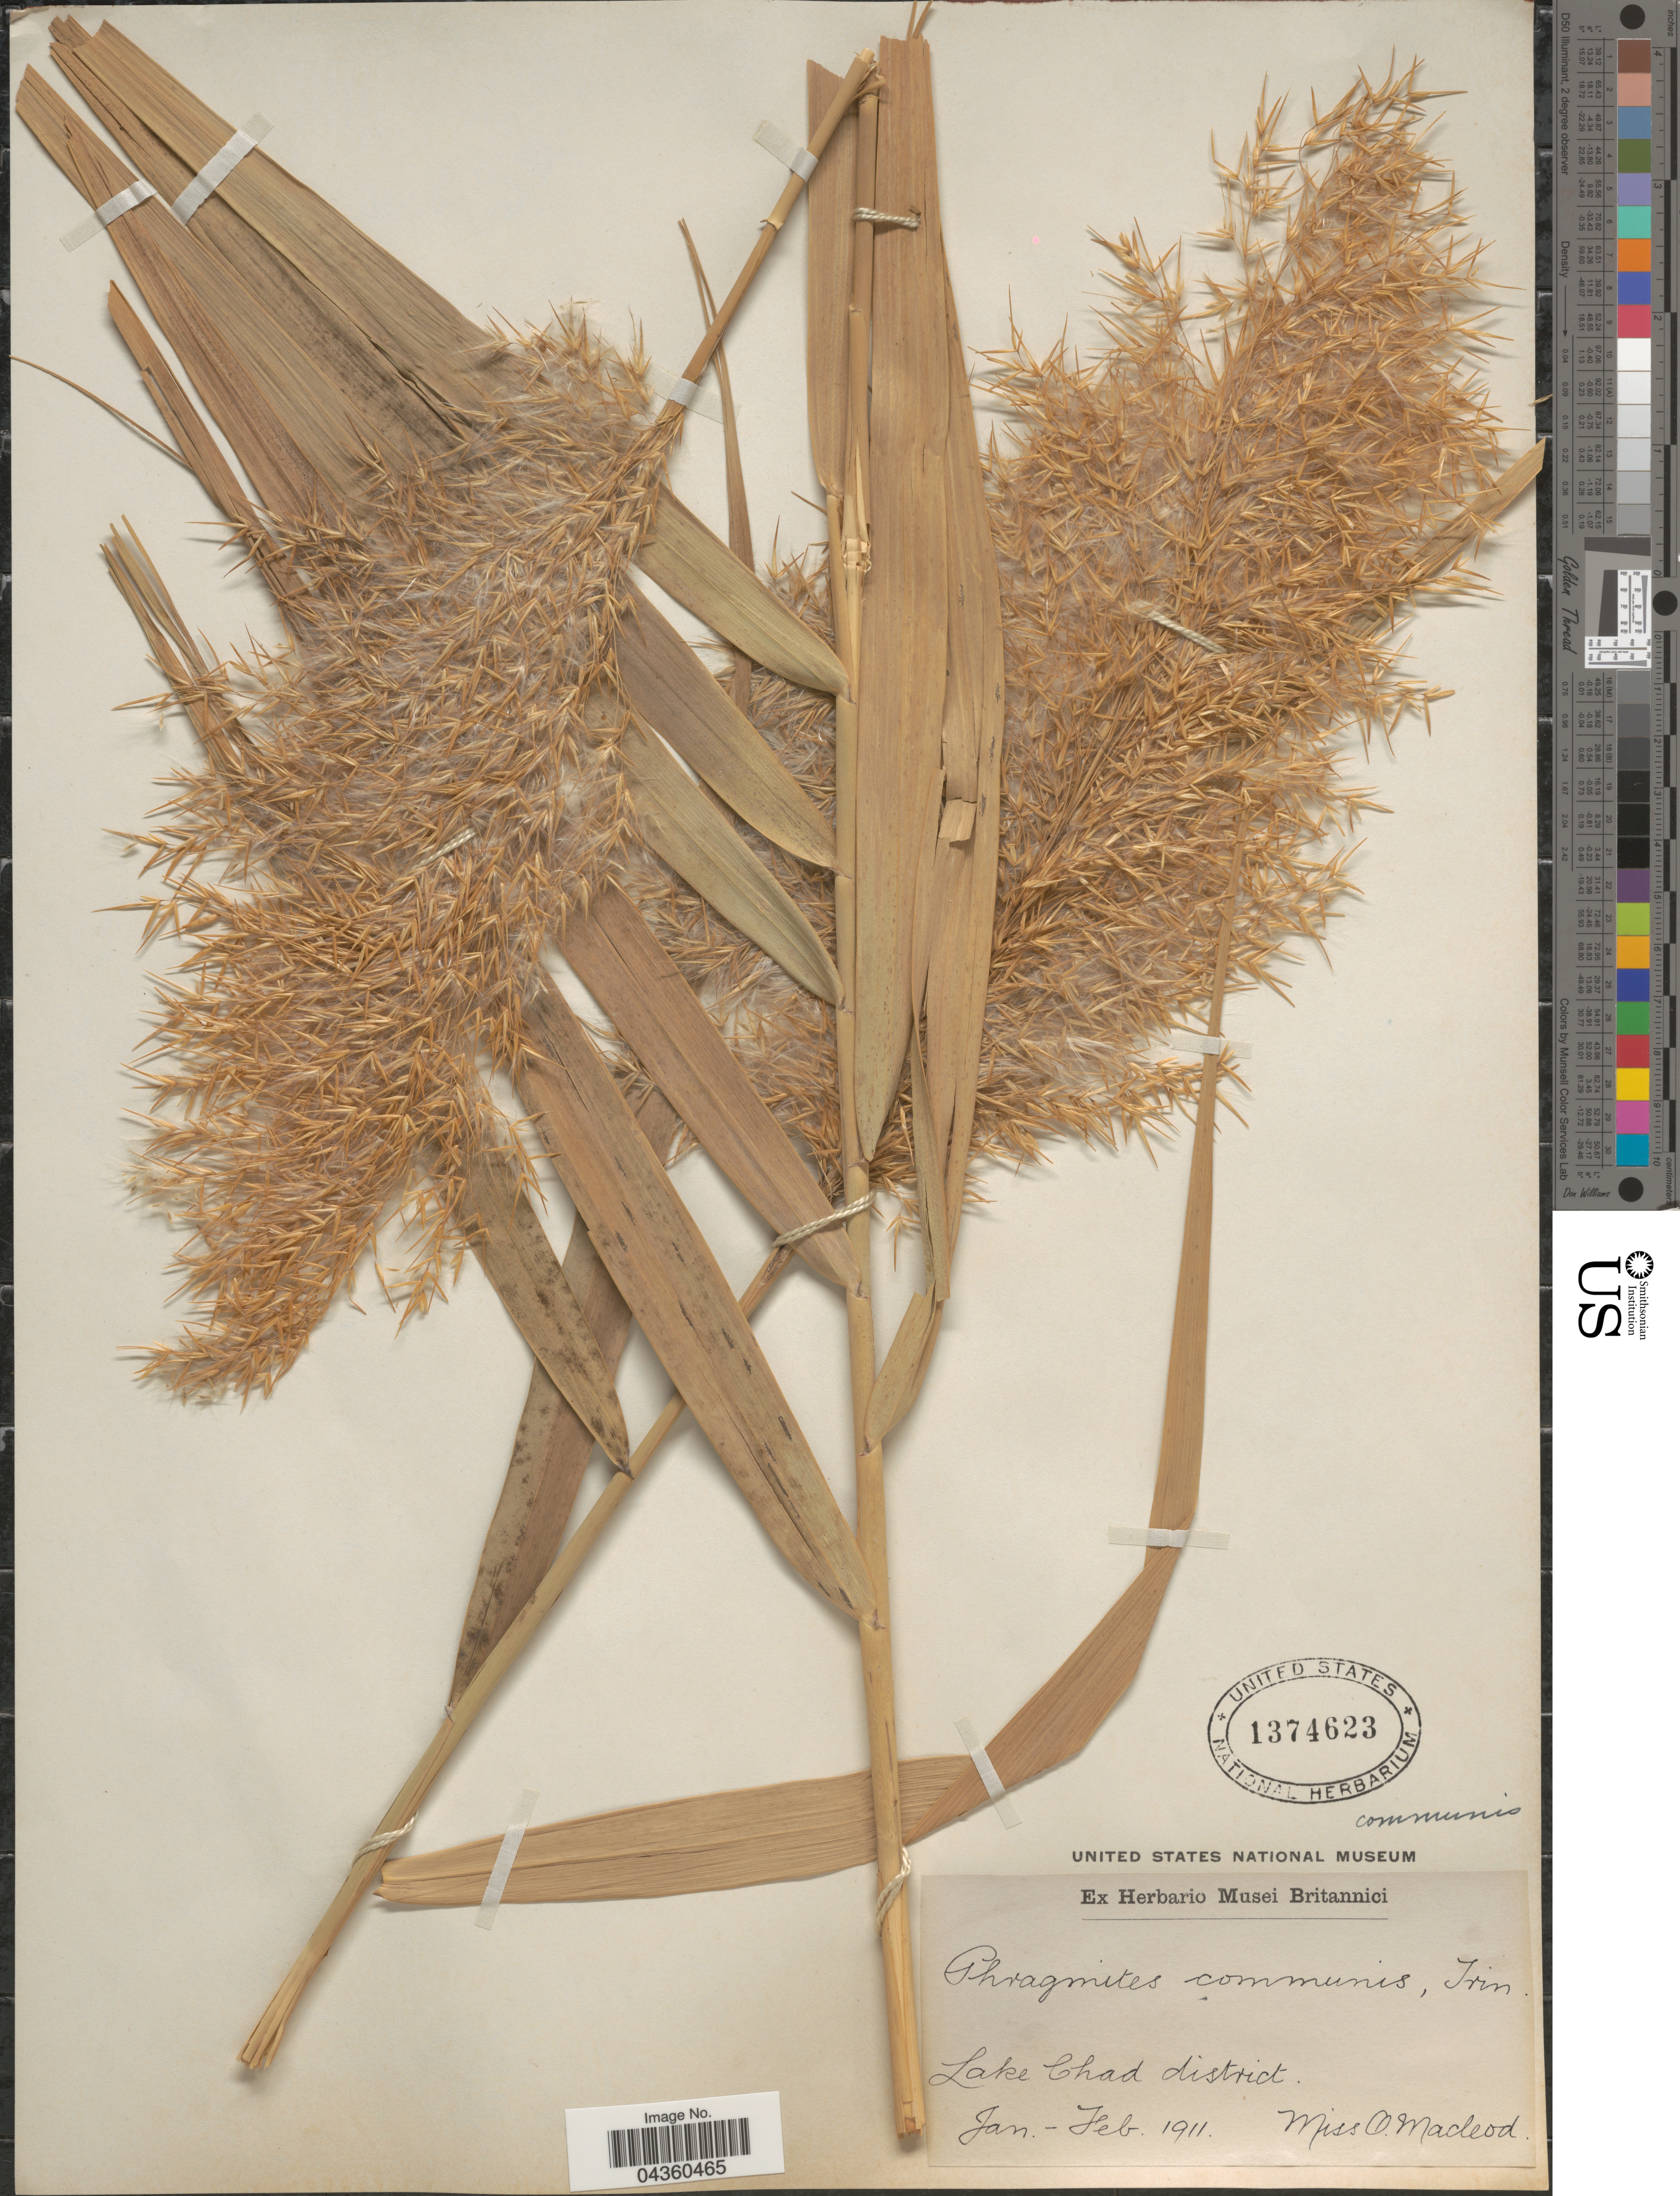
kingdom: Plantae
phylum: Tracheophyta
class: Liliopsida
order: Poales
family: Poaceae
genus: Phragmites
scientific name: Phragmites australis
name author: (Cav.) Trin. ex Steud.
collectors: O. Macleod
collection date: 1911-01/1911-02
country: Chad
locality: Lake Chad district.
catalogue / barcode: US 1374623